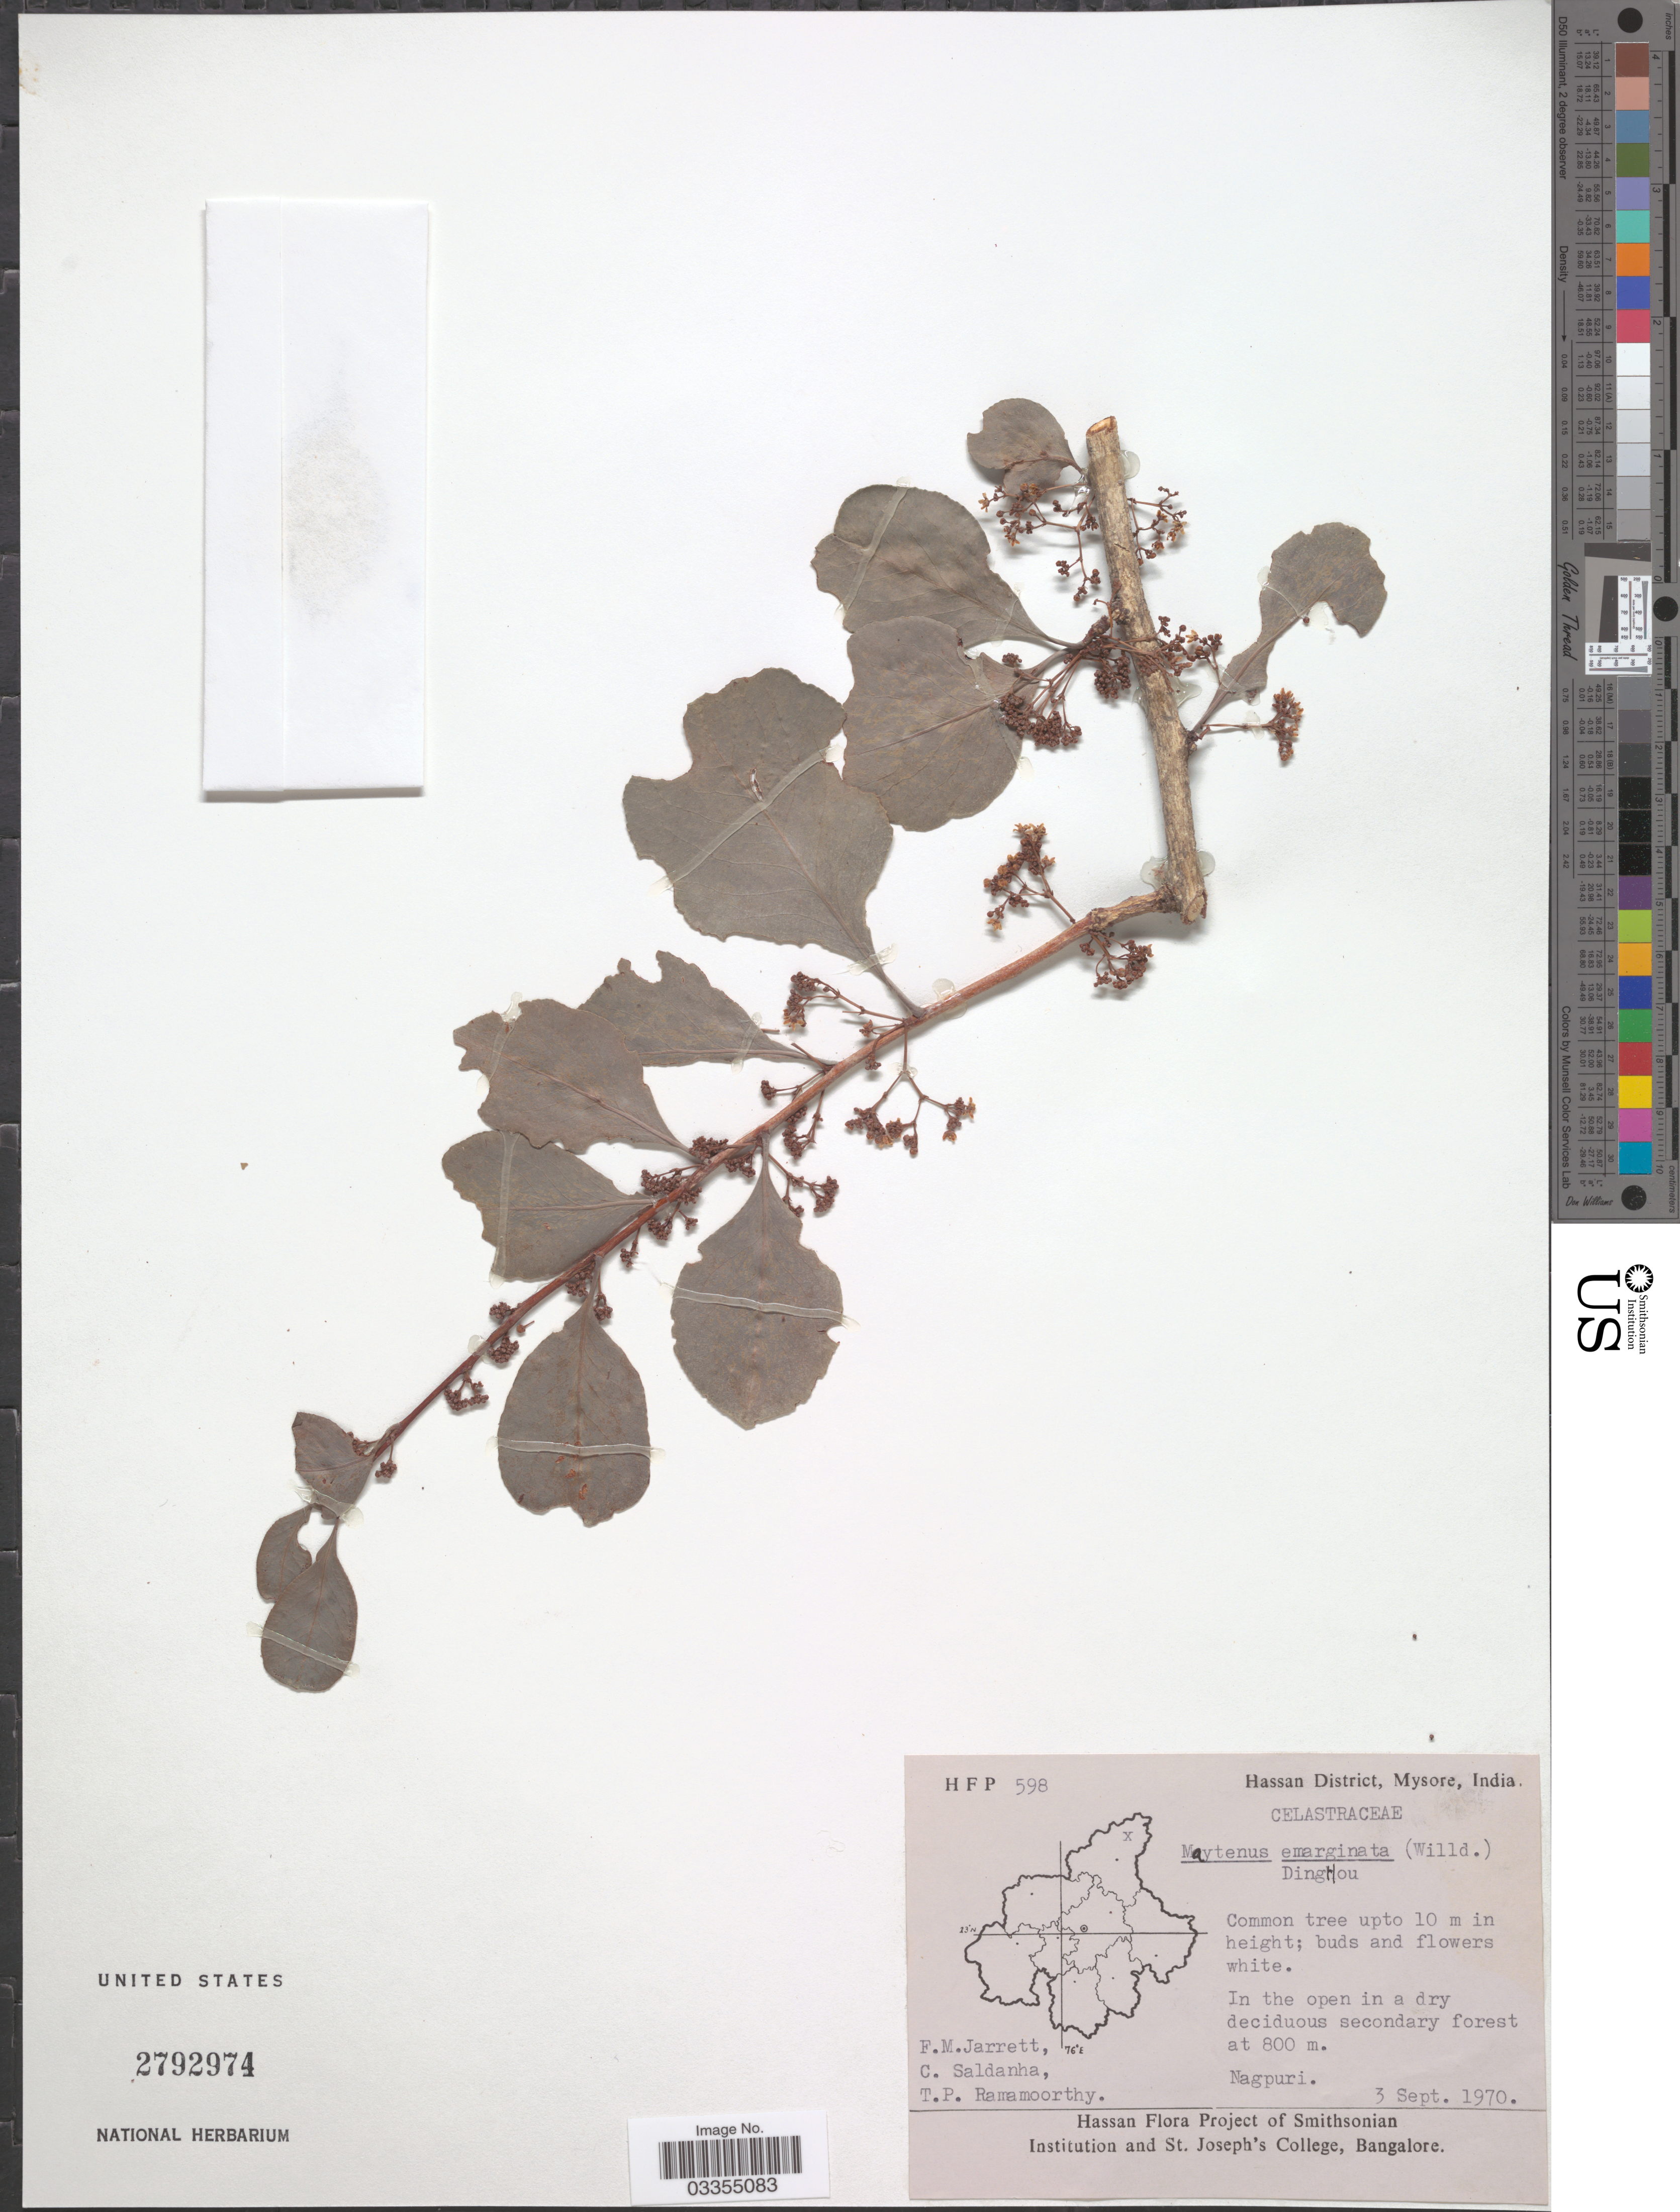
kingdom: Plantae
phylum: Tracheophyta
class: Magnoliopsida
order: Celastrales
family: Celastraceae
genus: Gymnosporia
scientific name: Gymnosporia montana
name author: (Roth) Benth.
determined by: Strong, Mark T., (BOT), Smithsonian Institution - National Museum of Natural History (UNITED STATES)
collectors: F. M. Jarrett, C. Saldanha & T. P. Ramamoorthy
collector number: HFP 598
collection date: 1970-09-03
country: India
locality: Hassan District, Mysore. Nagpuri.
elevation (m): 800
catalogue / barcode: US 2792974